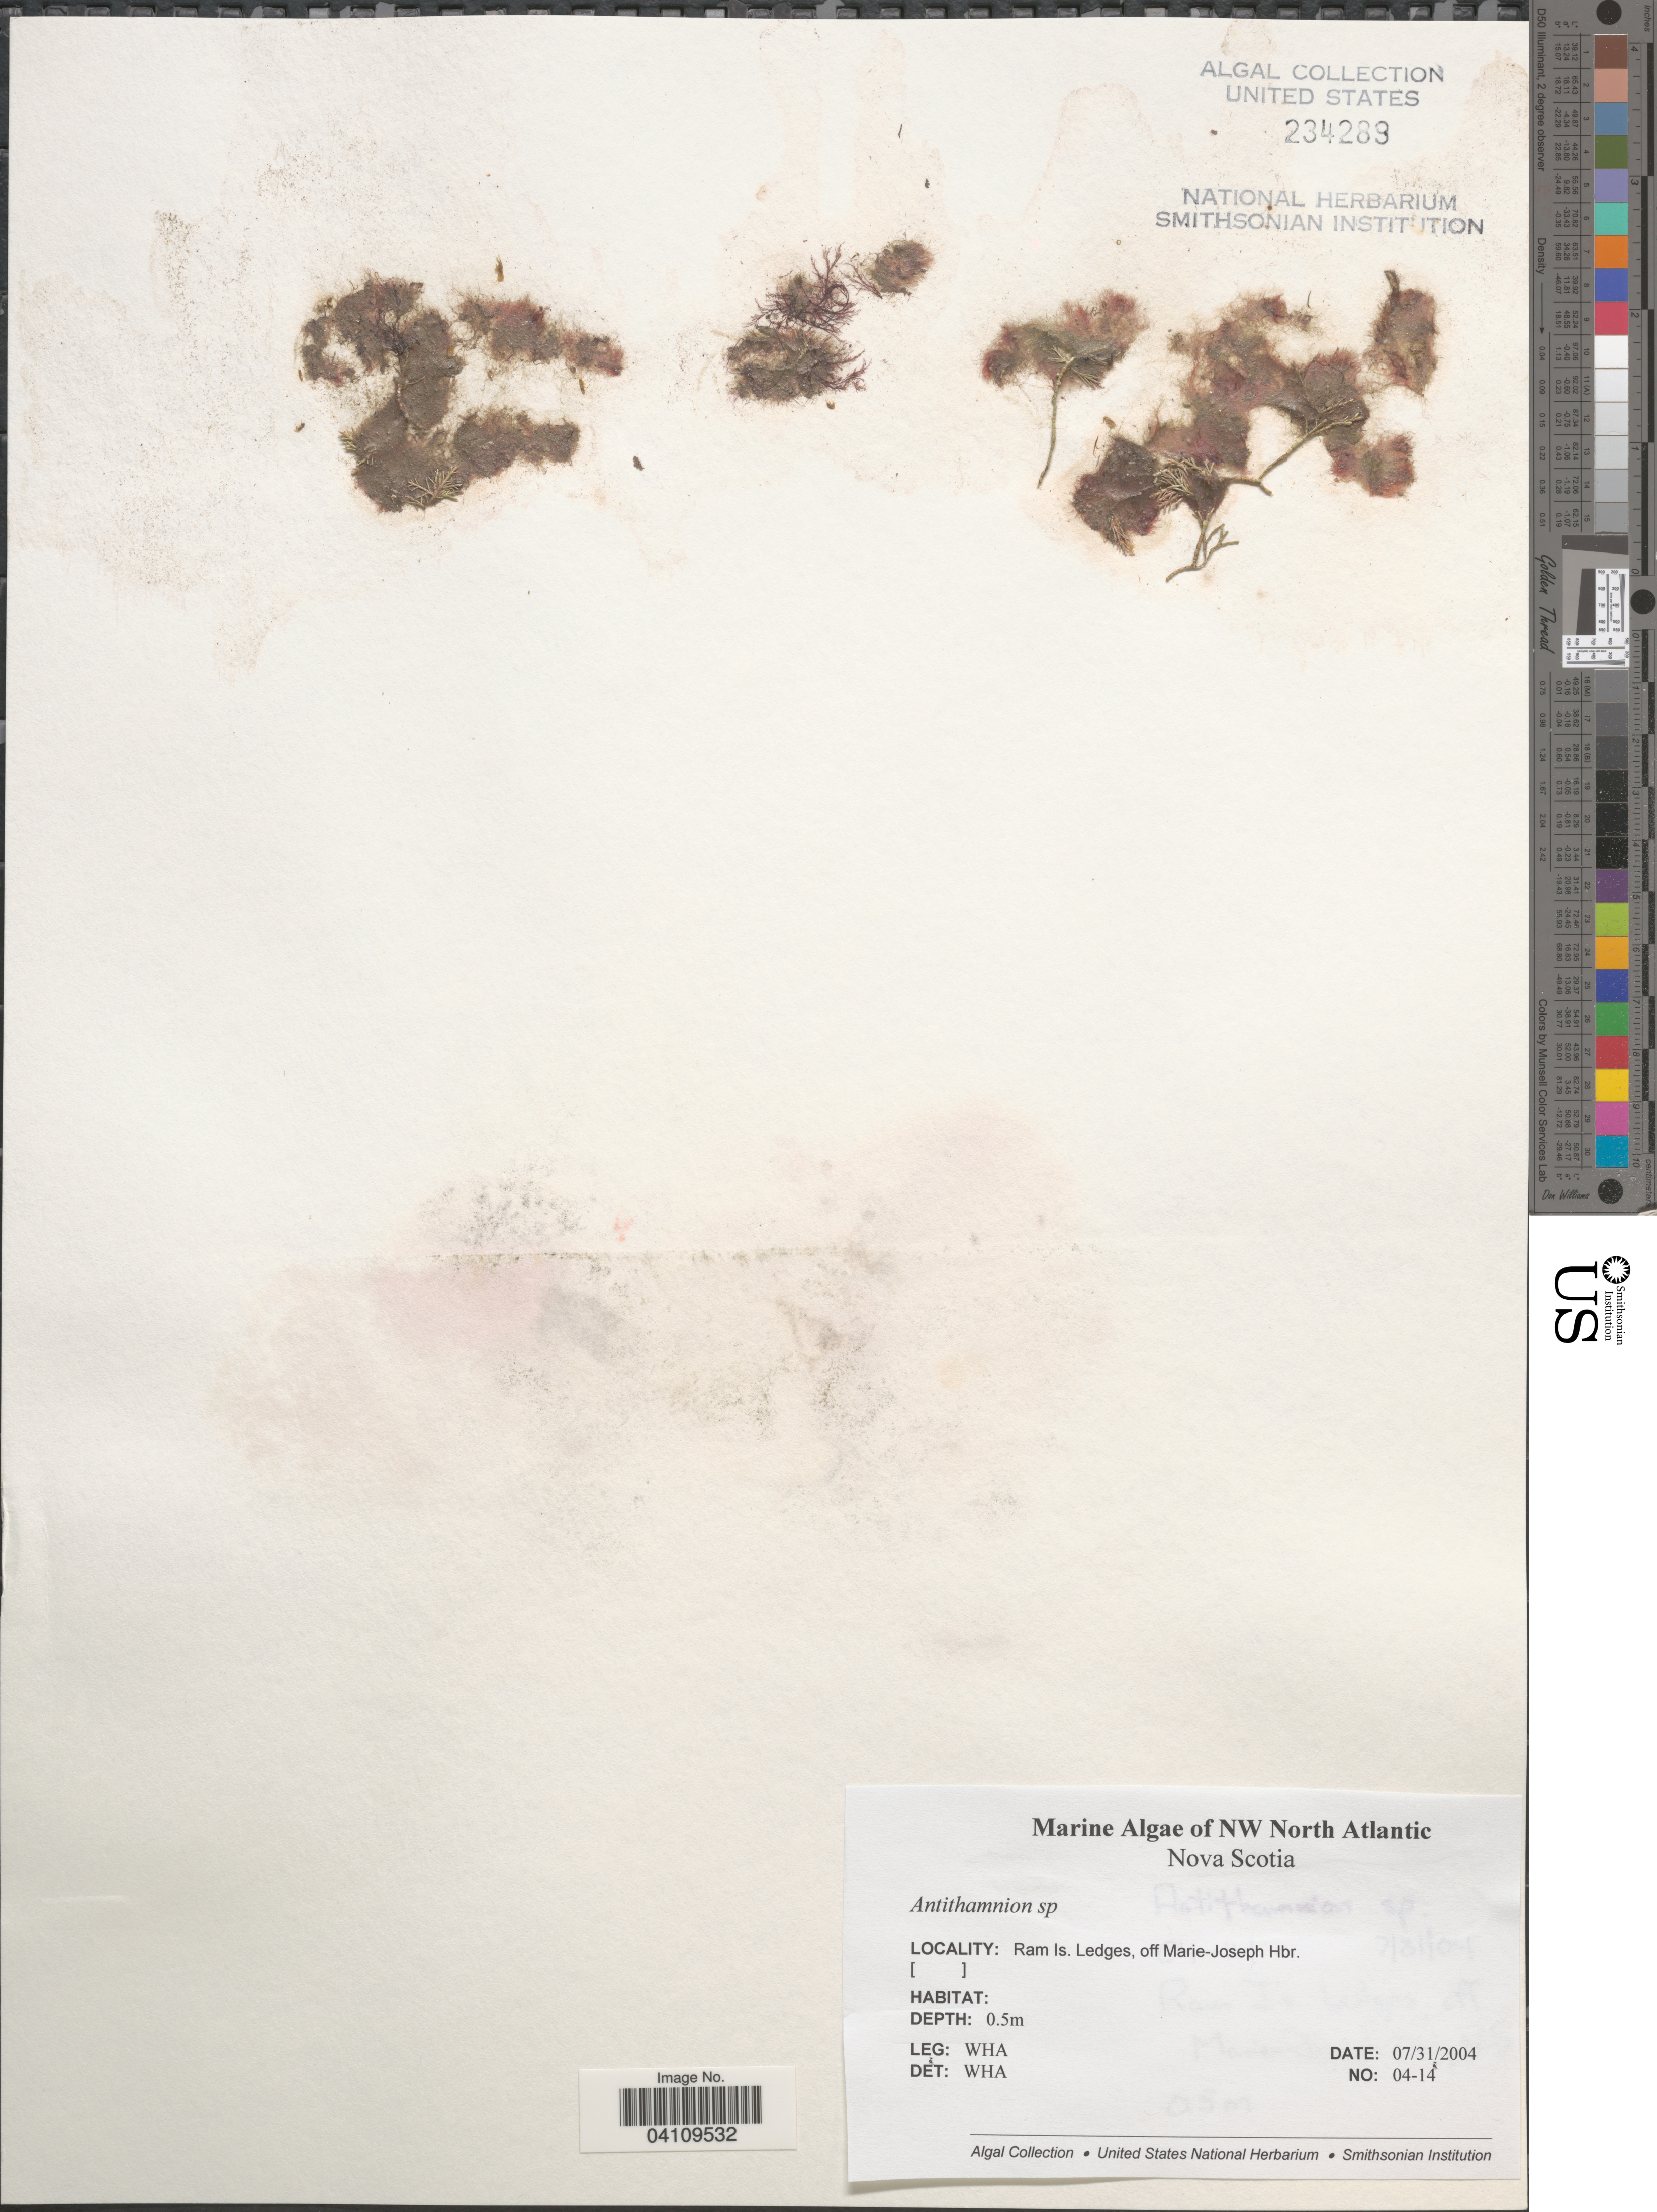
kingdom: Plantae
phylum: Rhodophyta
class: Florideophyceae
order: Ceramiales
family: Ceramiaceae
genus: Antithamnion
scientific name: Antithamnion sp.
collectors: W. H. Adey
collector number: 04-14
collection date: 2004-07-31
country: Canada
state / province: Nova Scotia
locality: NW North Atlantic. Ram Is. Ledges, off Marie-Joseph Hbr.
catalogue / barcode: US 234289